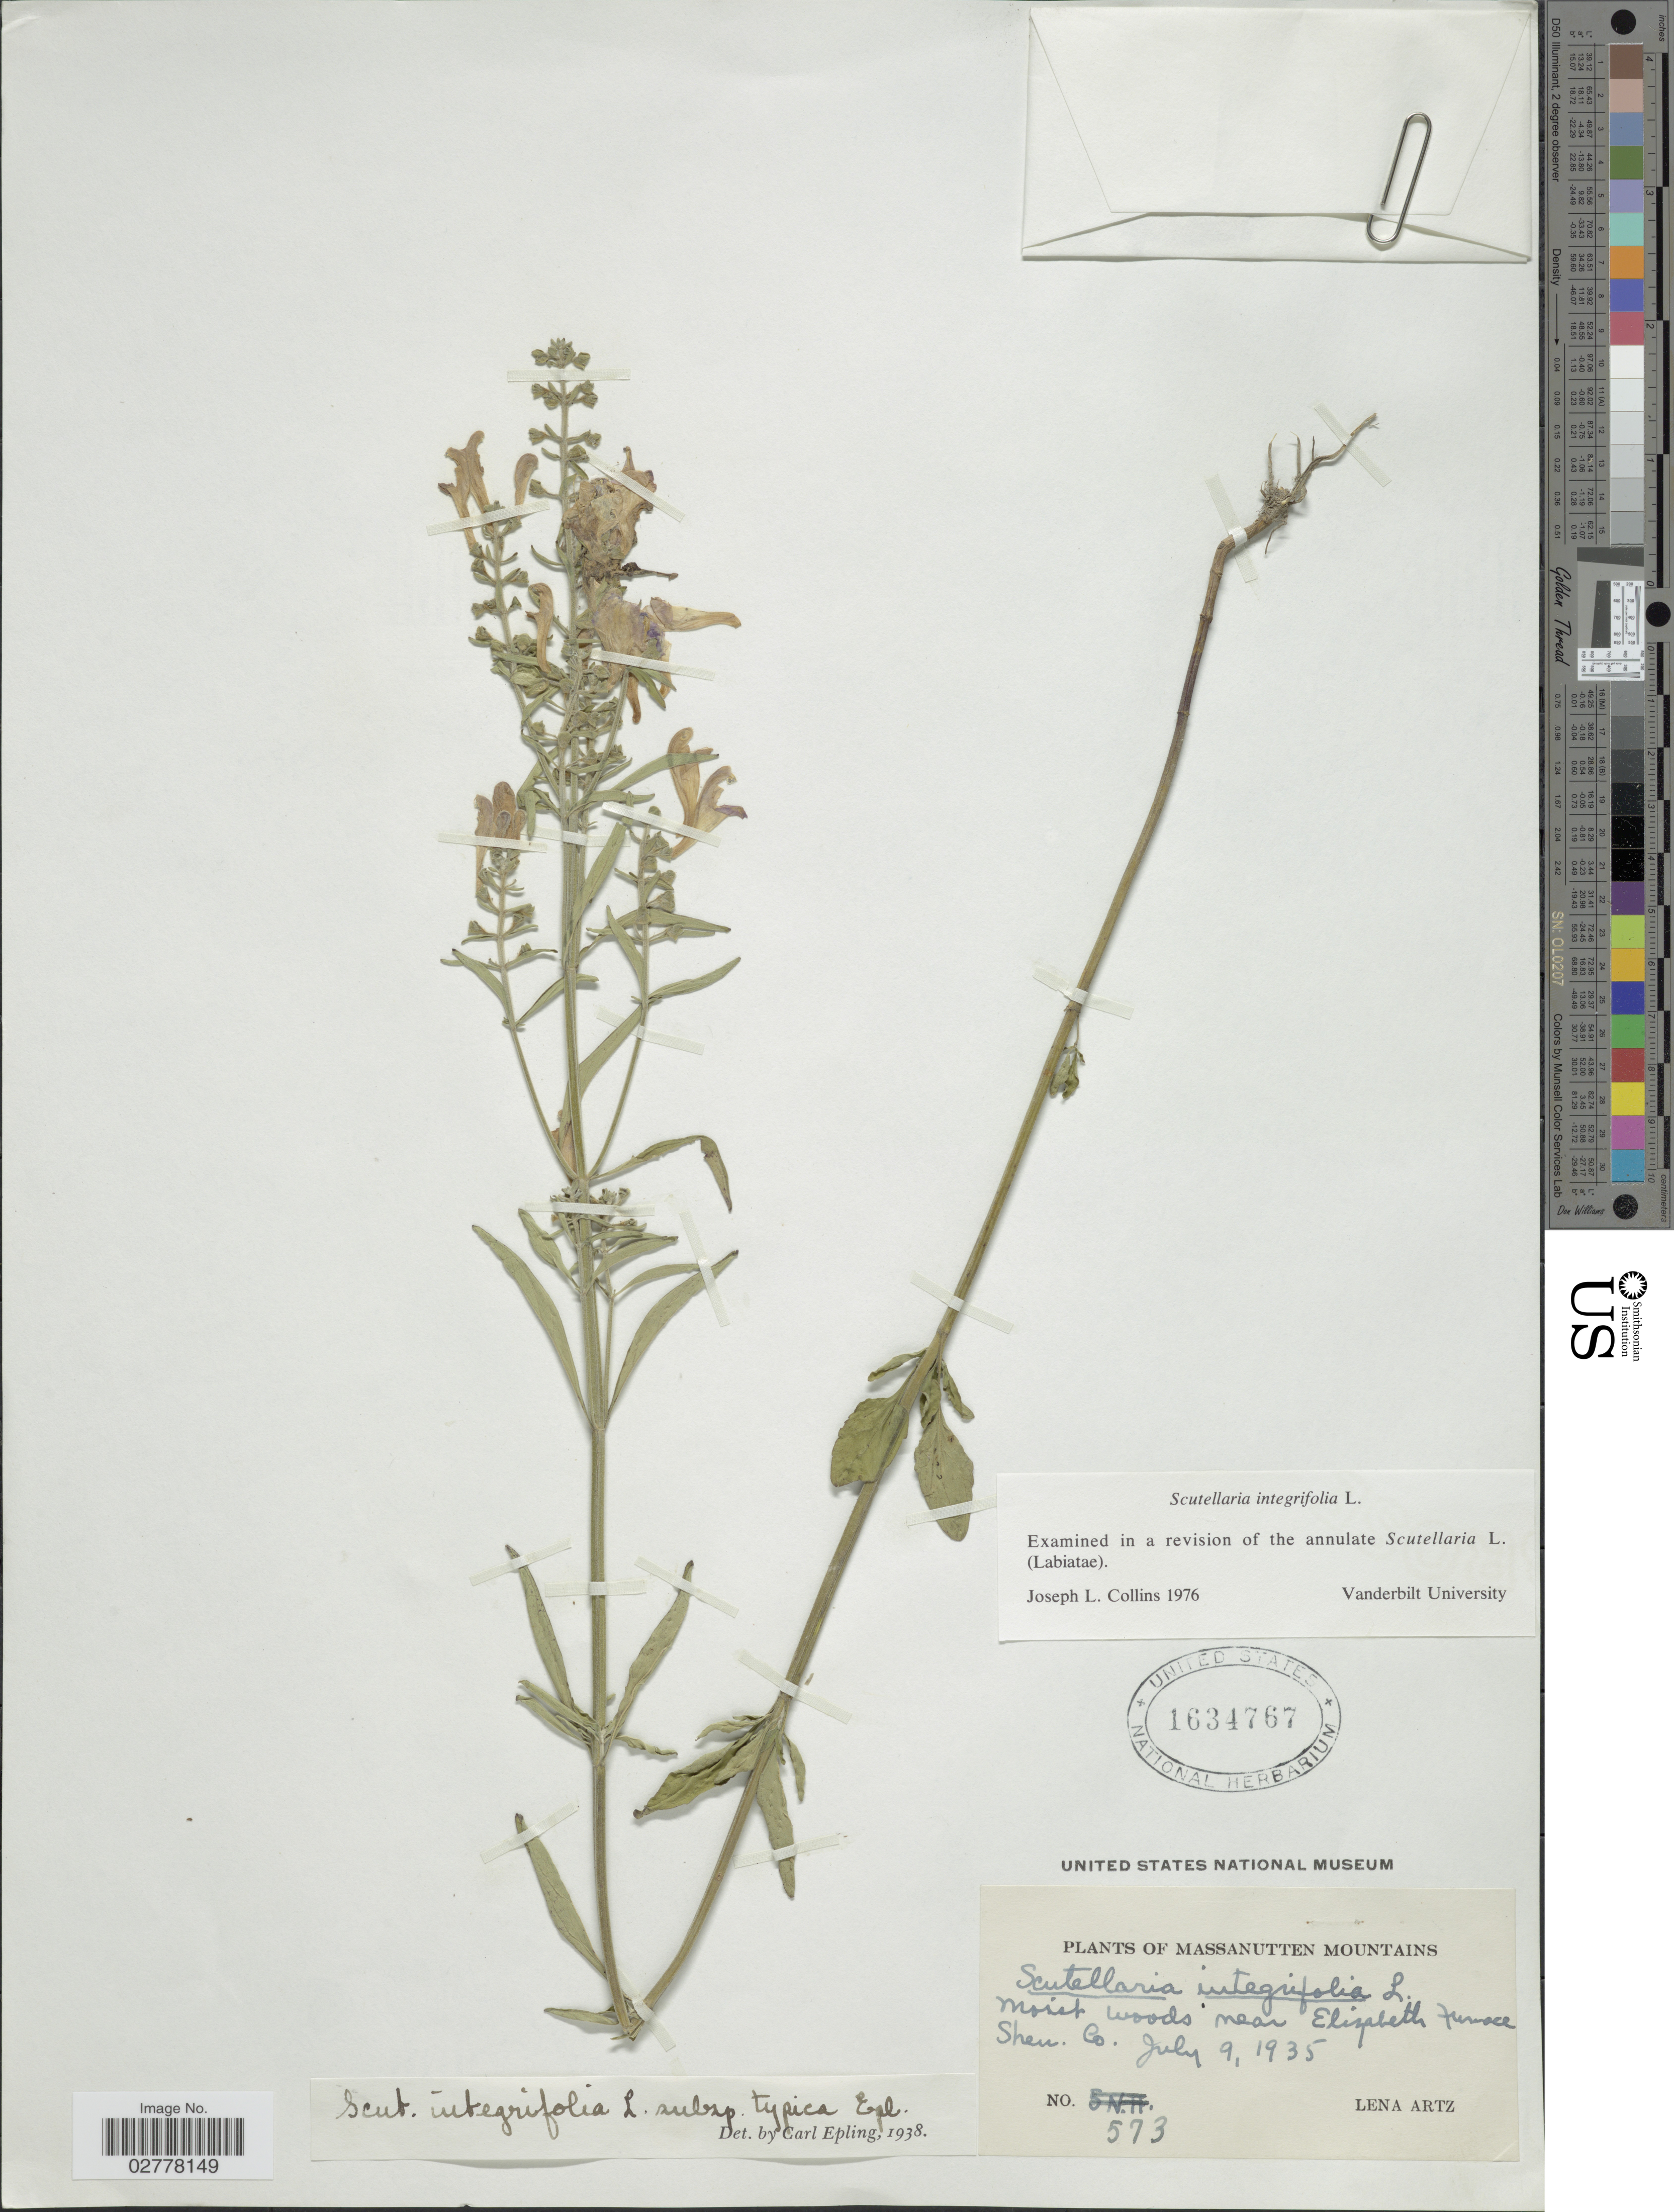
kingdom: Plantae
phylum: Tracheophyta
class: Magnoliopsida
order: Lamiales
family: Lamiaceae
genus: Scutellaria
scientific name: Scutellaria integrifolia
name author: L.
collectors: L. Artz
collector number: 573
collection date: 1935-07-09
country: United States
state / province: Virginia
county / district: Shenandoah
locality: Massanutten Mountains. Moist woods near Elizabeth Furnace Shen Co.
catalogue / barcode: US 1634767